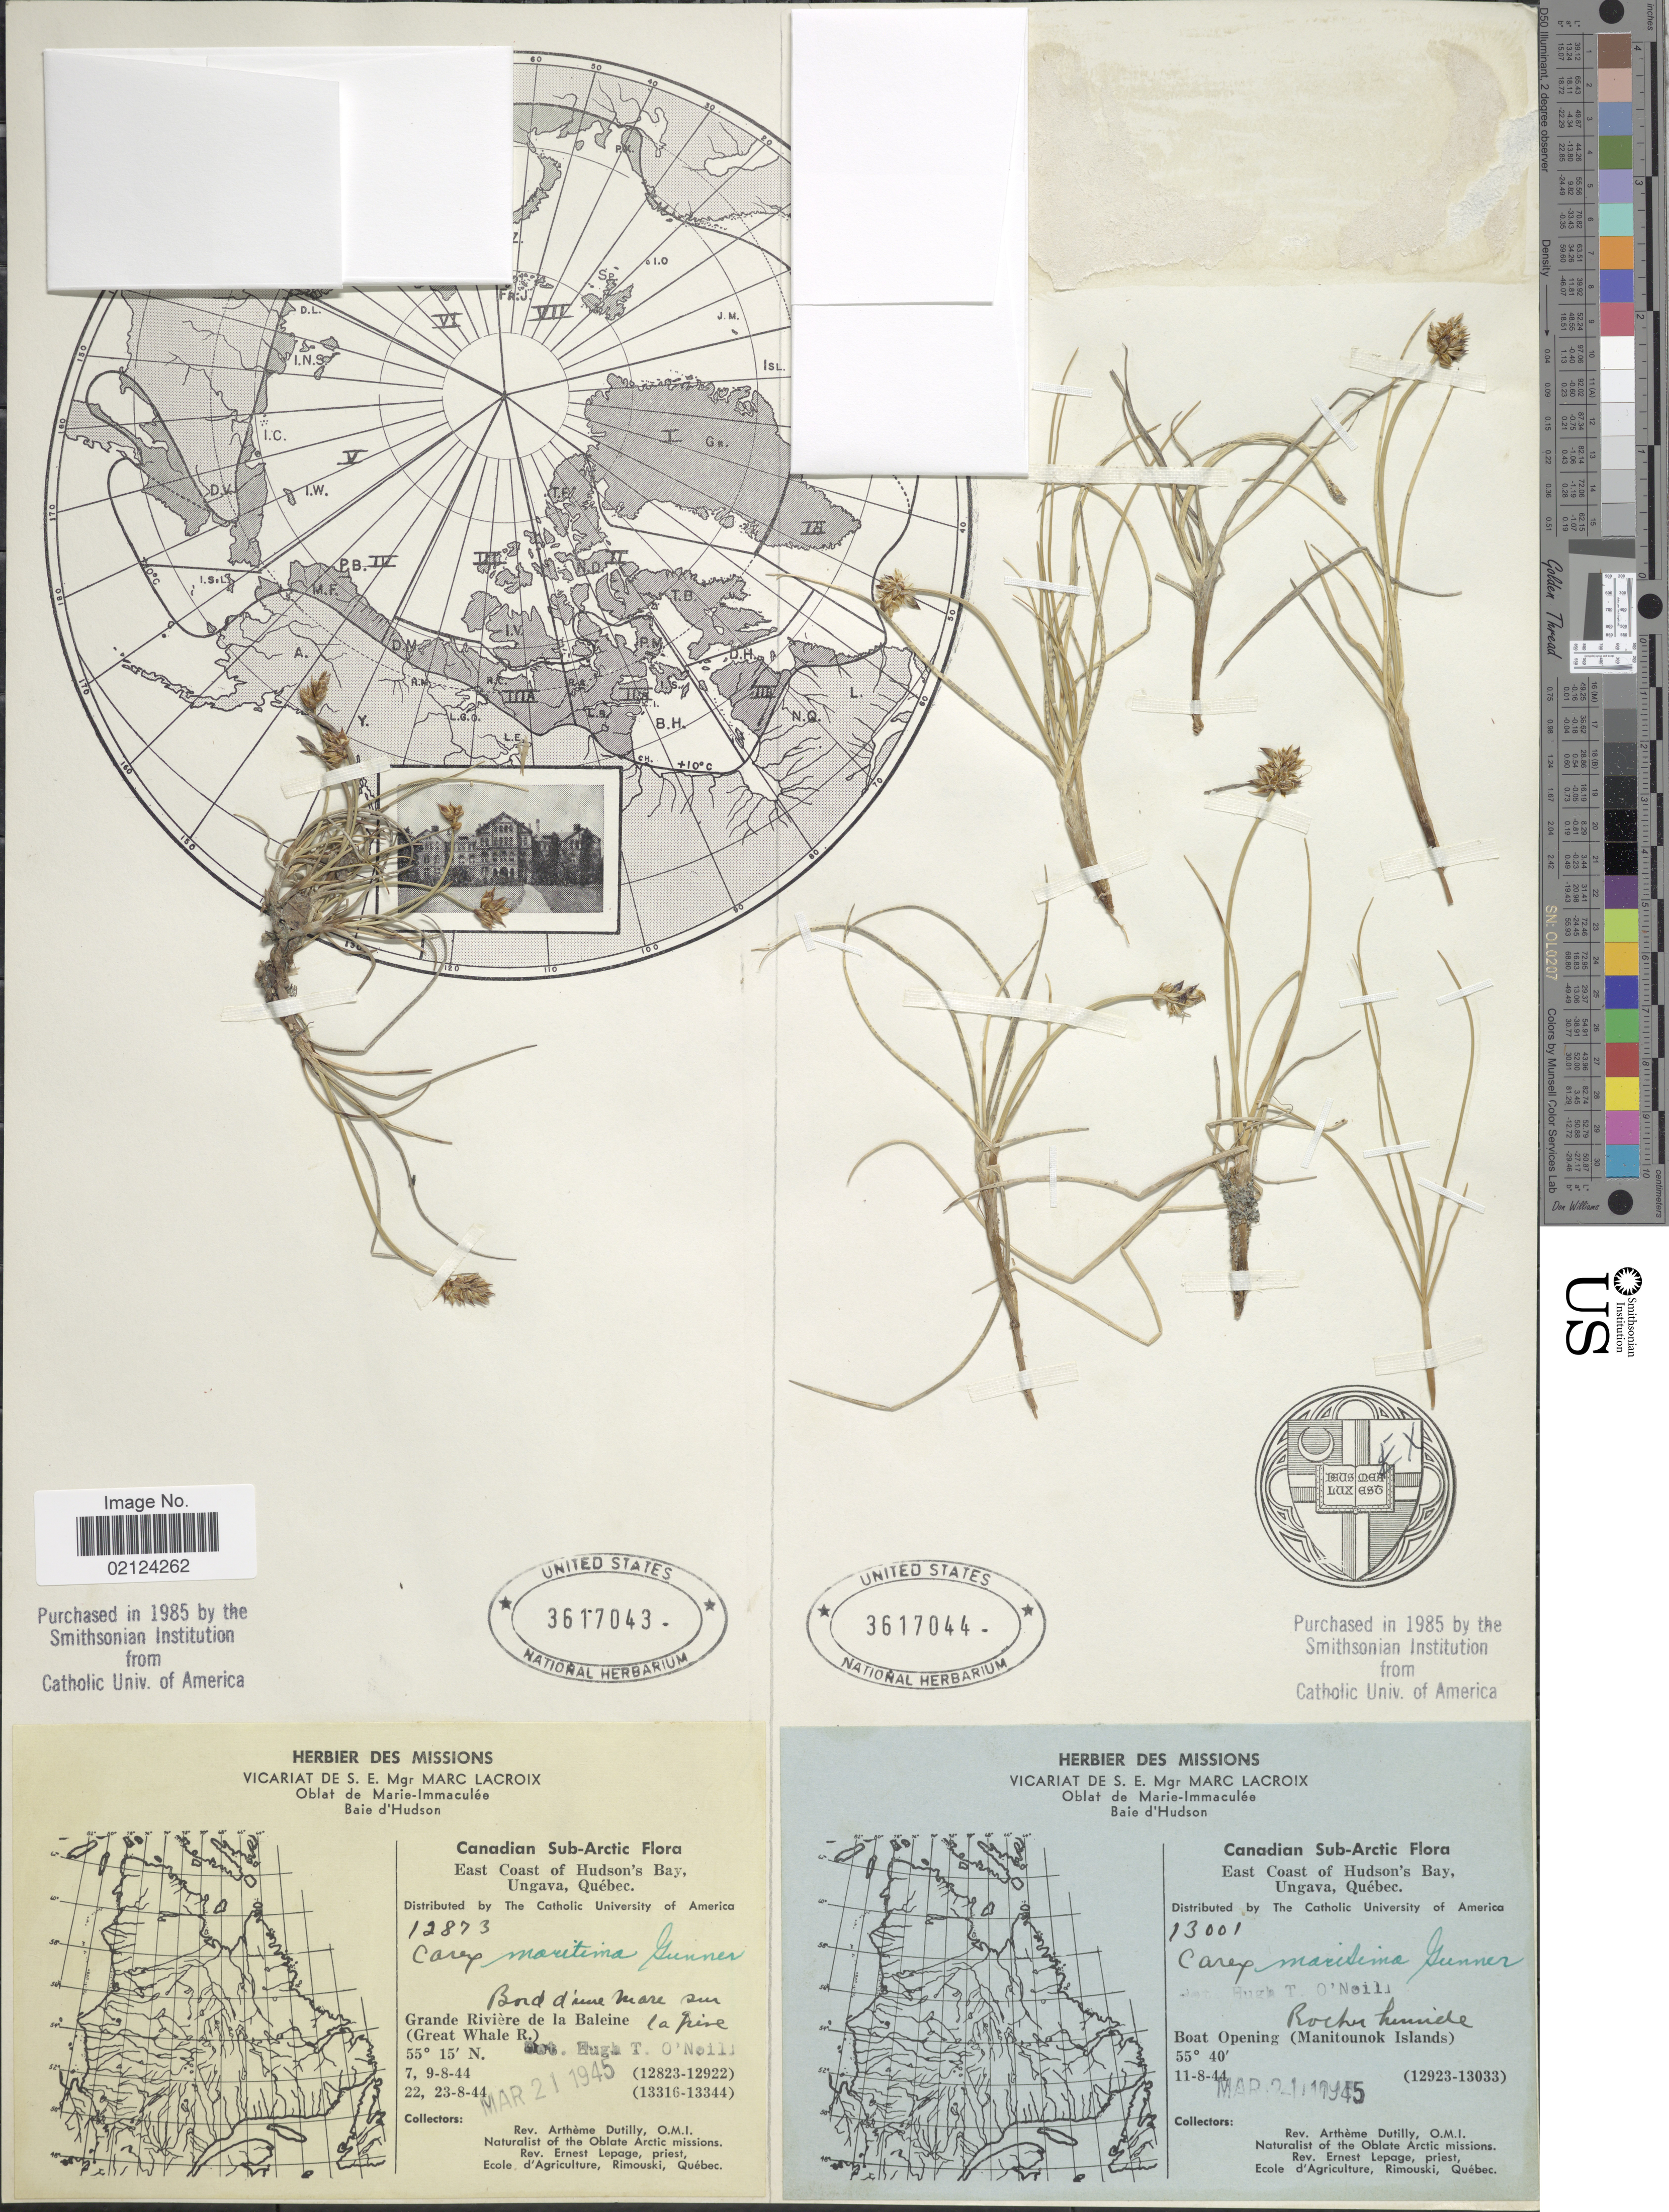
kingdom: Plantae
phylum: Tracheophyta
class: Liliopsida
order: Poales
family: Cyperaceae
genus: Carex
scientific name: Carex maritima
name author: Gunnerus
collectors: A. Dutilly & E. Lepage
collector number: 13001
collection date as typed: Transcribed d/m/y: 11/8/44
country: Canada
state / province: Quebec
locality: Sub-Arctic, East Coast of Hudson' s Bay, Ungava, Quebec. Boat Opening (Manitounok Islands)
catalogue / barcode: US 3617044